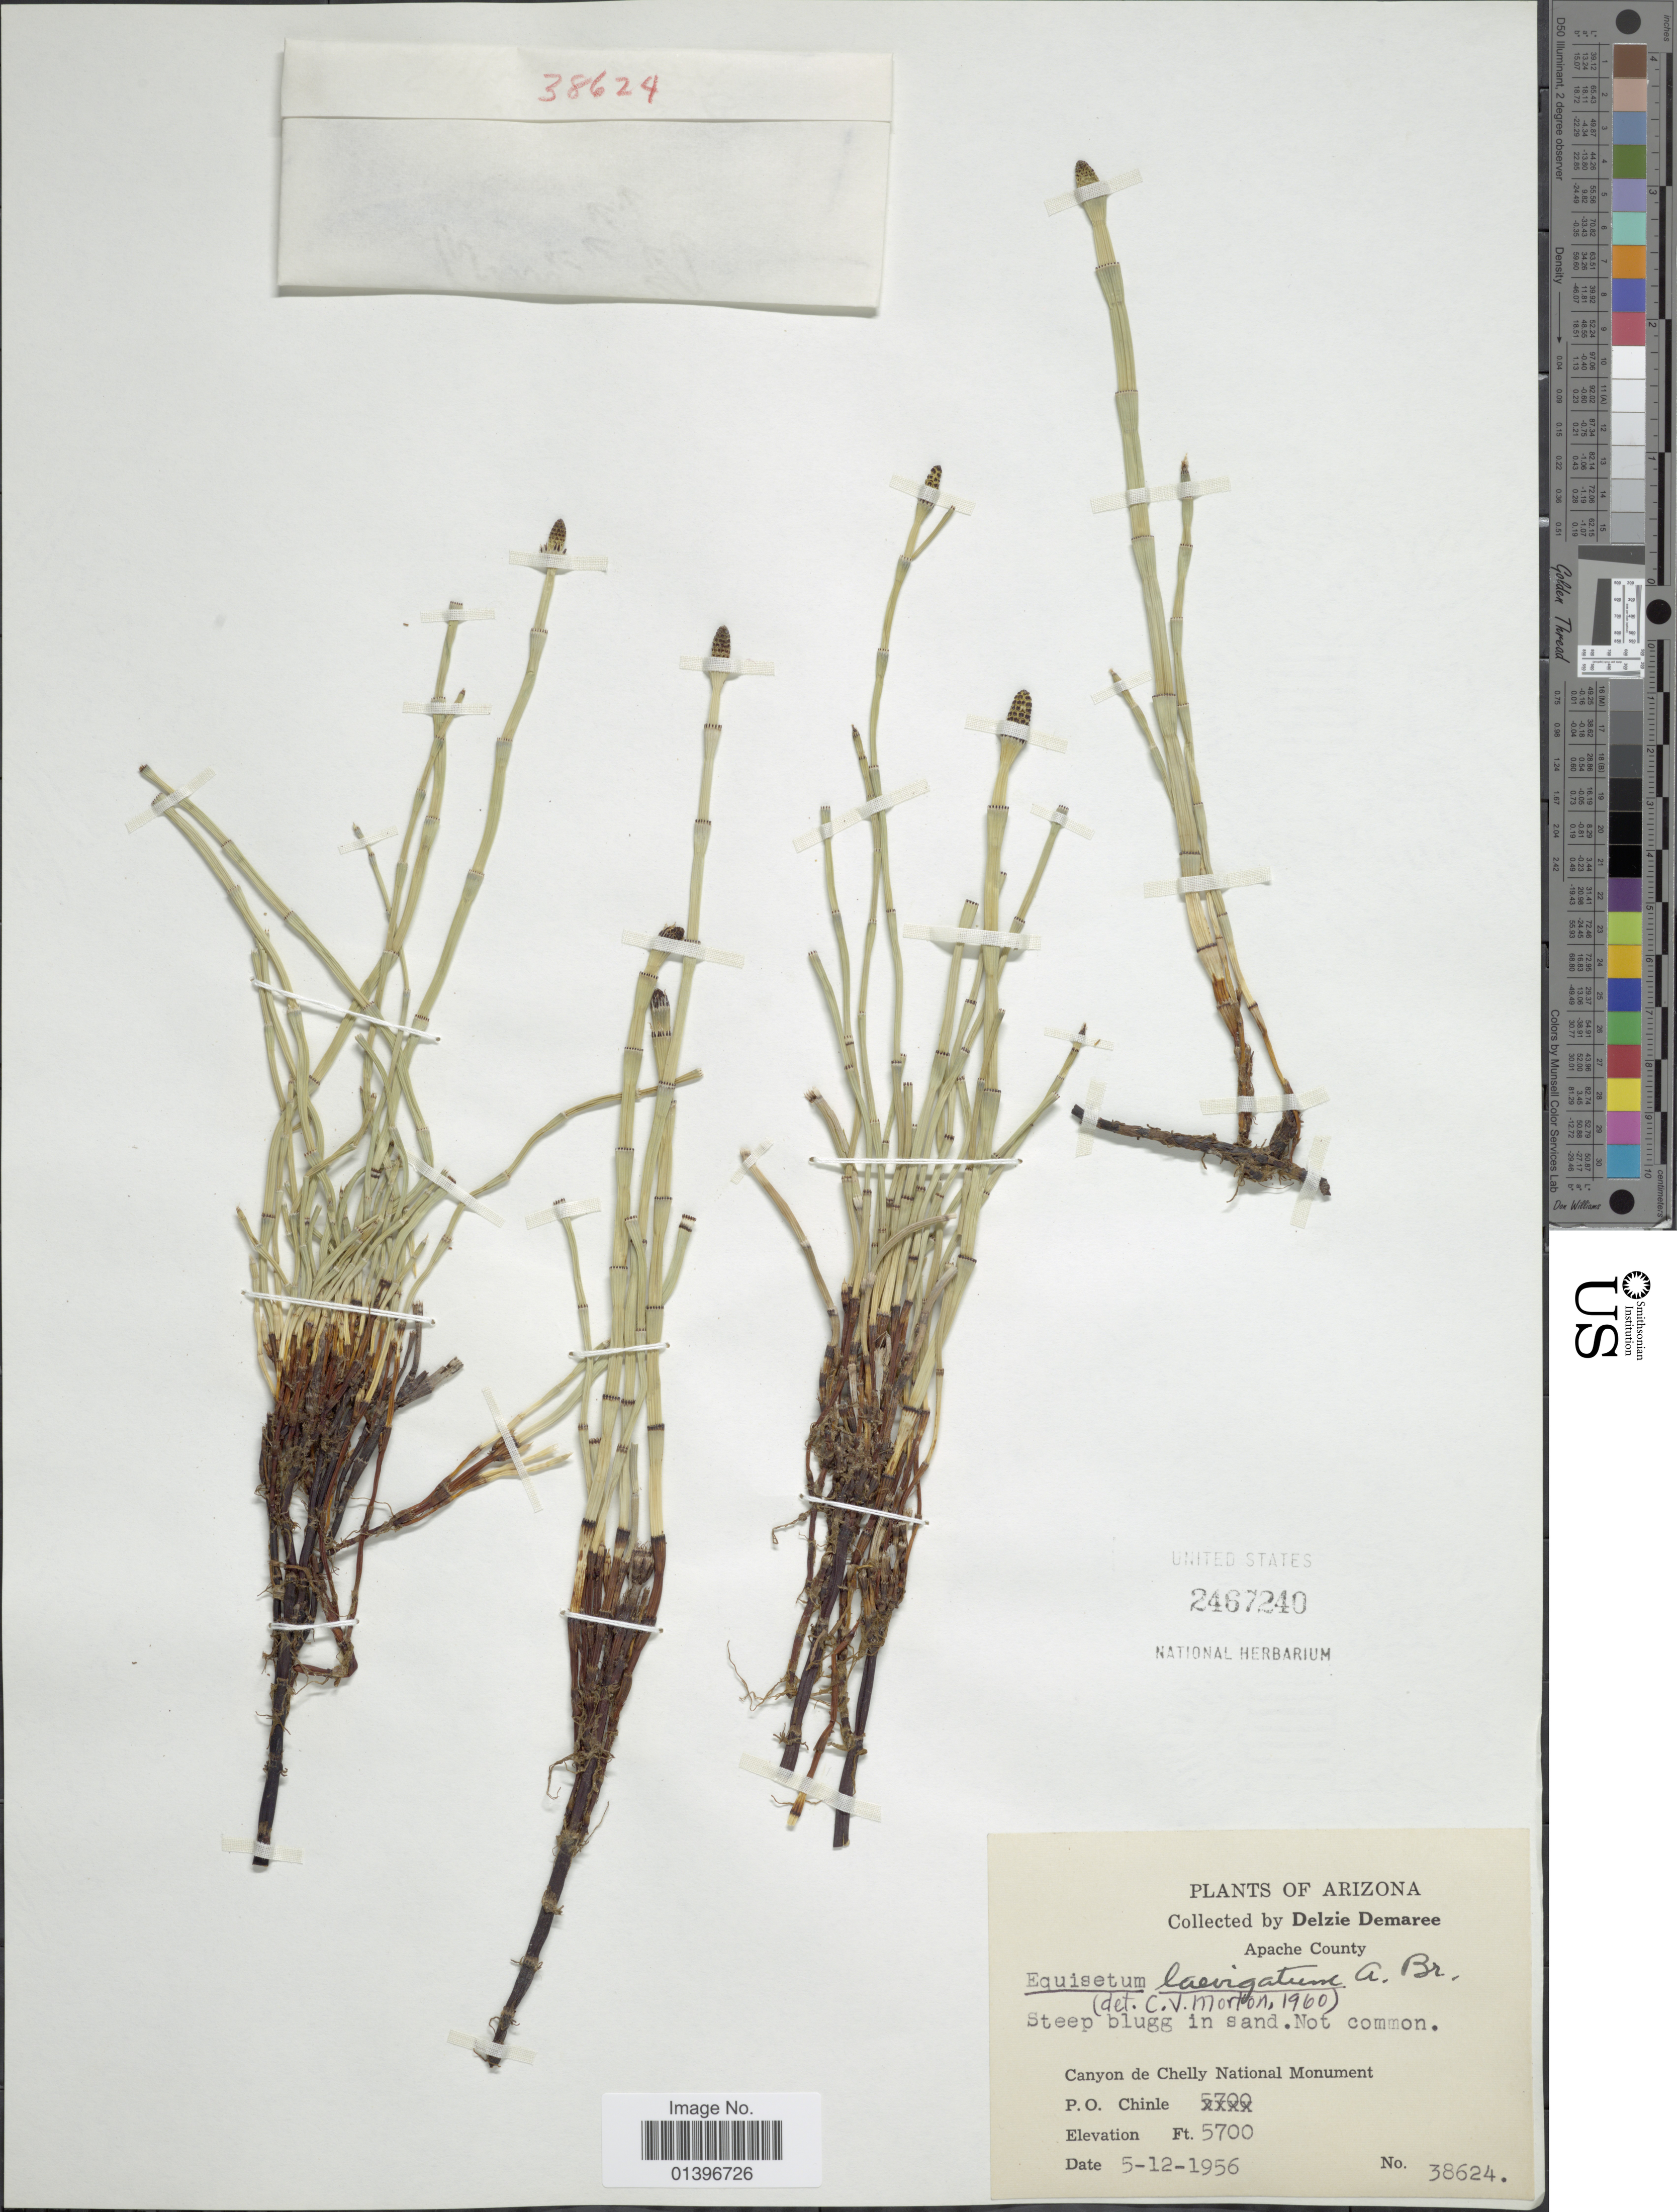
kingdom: Plantae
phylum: Tracheophyta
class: Polypodiopsida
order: Equisetales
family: Equisetaceae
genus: Equisetum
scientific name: Equisetum laevigatum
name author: A. Braun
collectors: D. Demaree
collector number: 38624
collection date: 1956-05-12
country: United States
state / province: Arizona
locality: Apache County. Canyon de Chelly National Monument. P.O. Chinle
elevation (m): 1737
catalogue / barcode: US 2467240